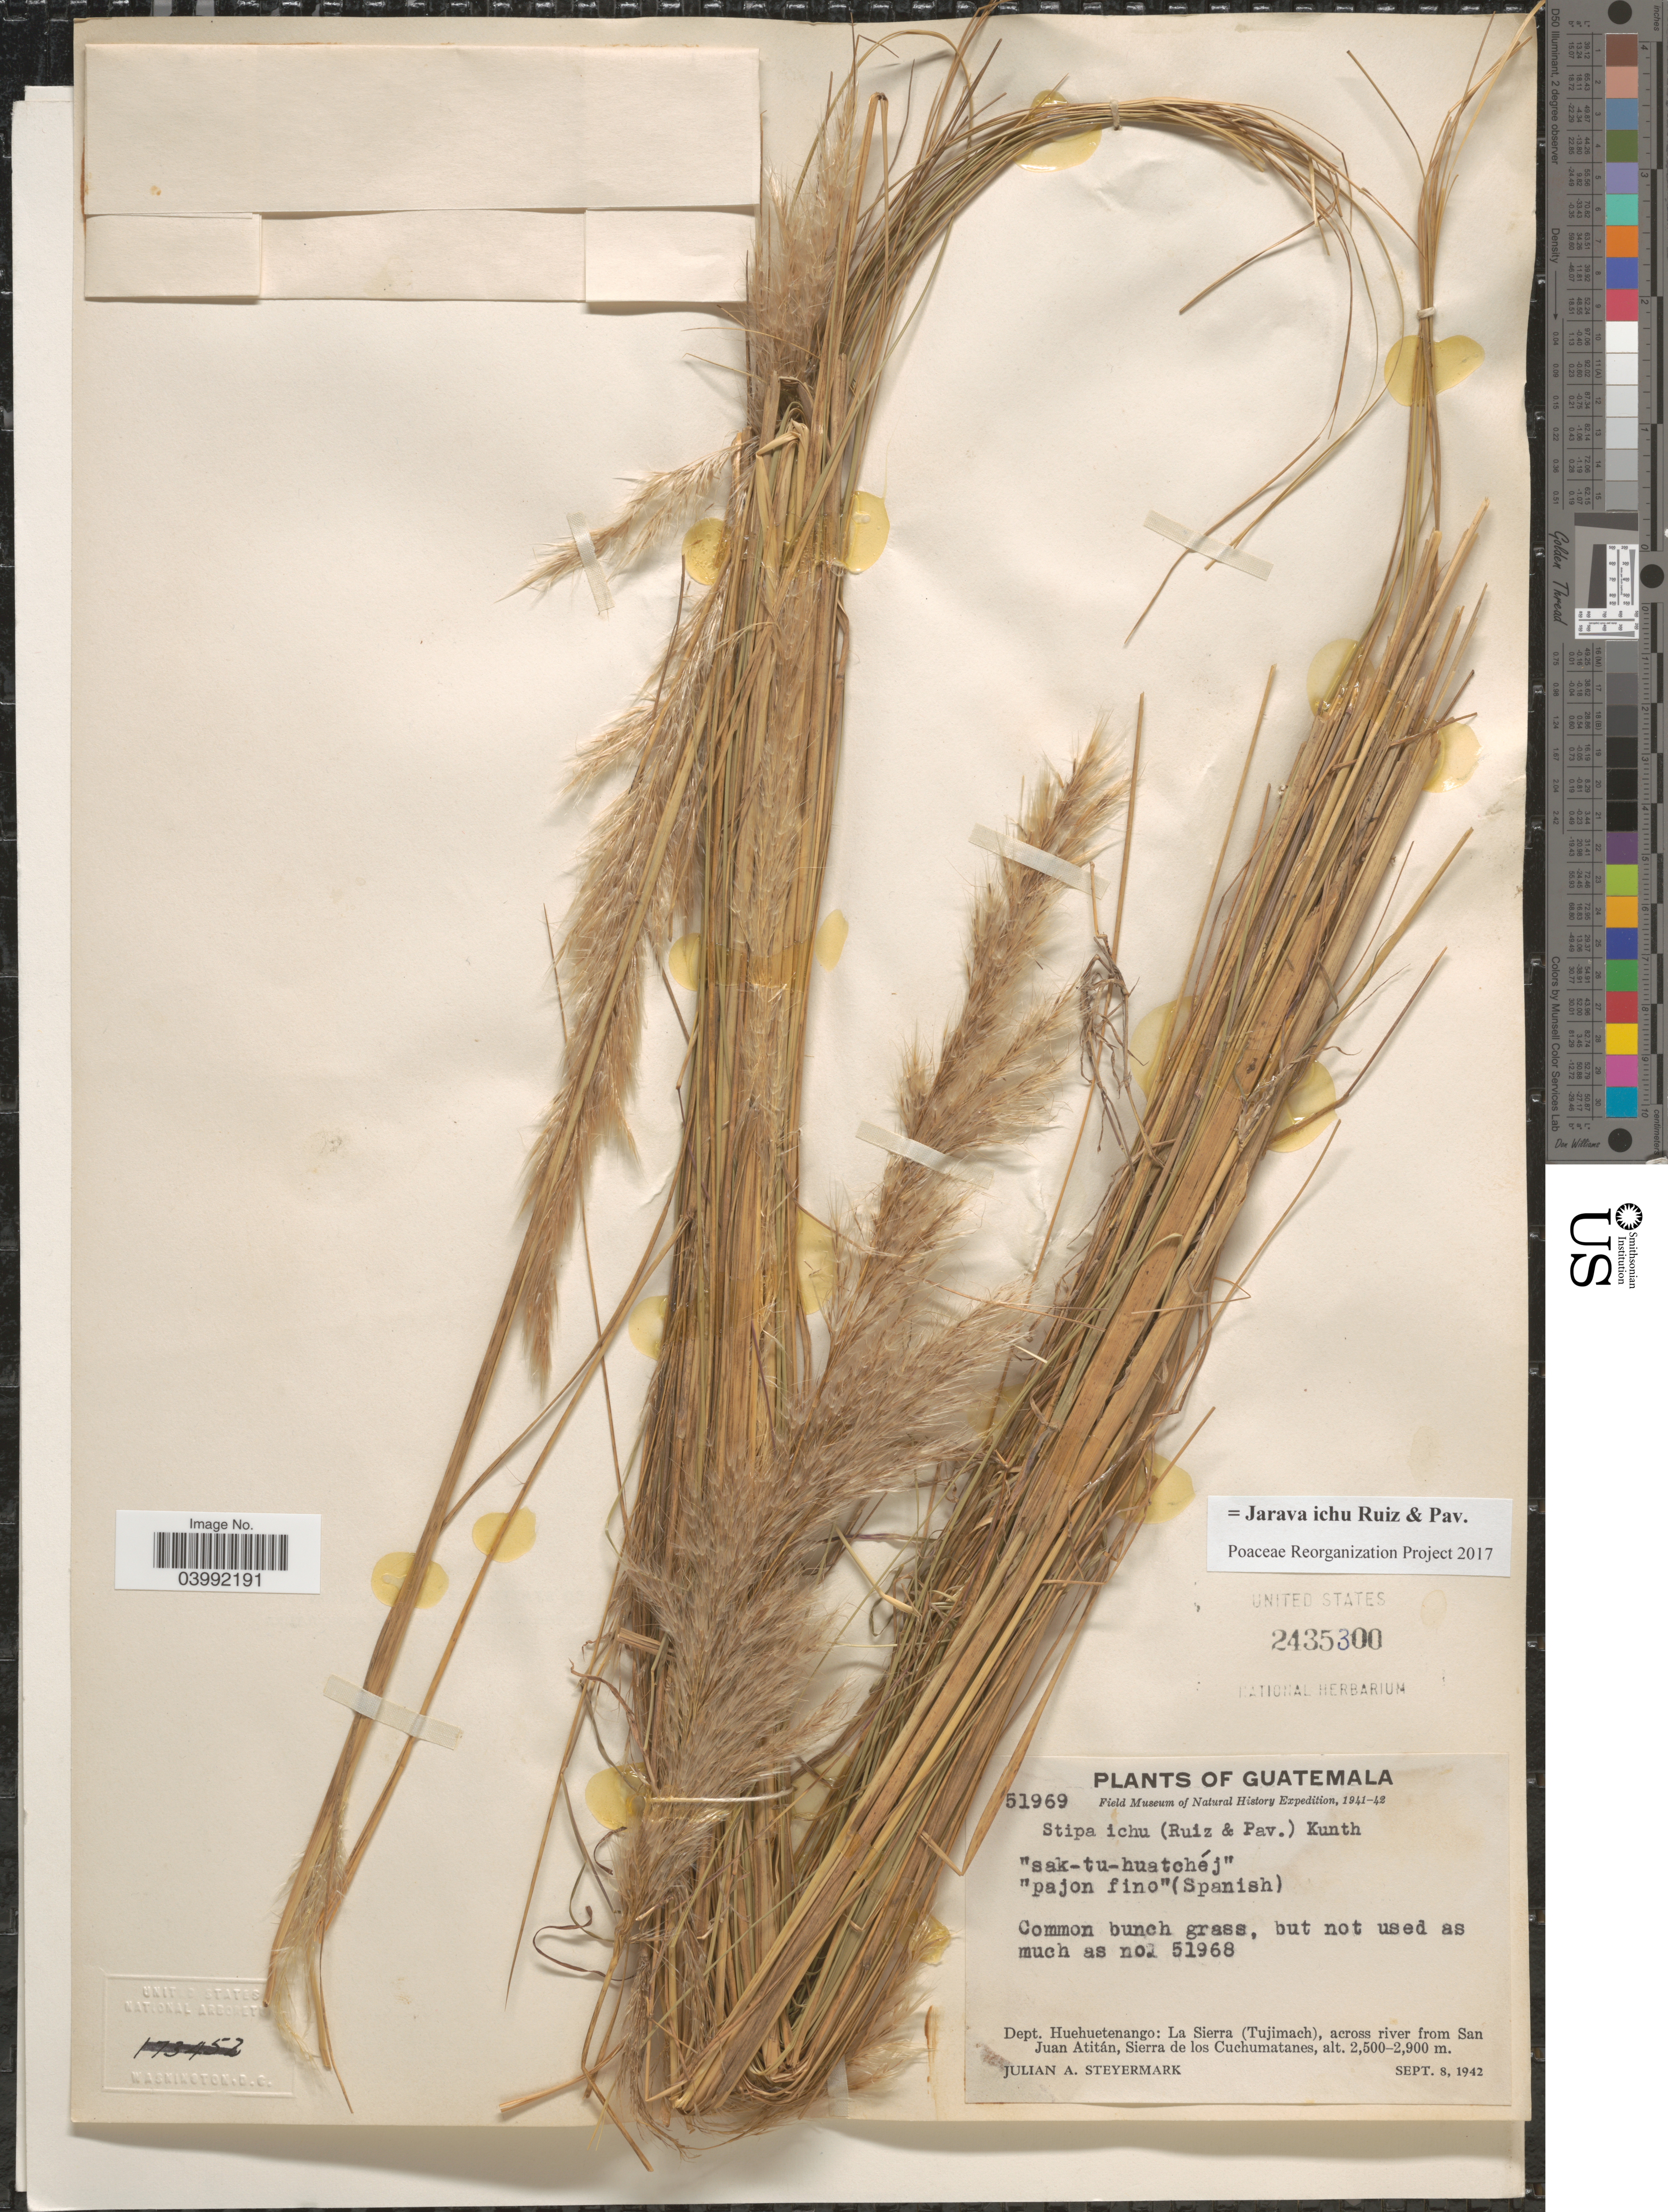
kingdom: Plantae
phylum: Tracheophyta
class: Liliopsida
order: Poales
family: Poaceae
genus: Jarava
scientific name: Jarava ichu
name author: Ruiz & Pav.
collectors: J. Steyermark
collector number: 51969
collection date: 1942-09-08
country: Guatemala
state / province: Huehuetenango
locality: Dept. Huehuetenango: La Sierra (Tujimach), across river from San Juan Atitán, Sierra de los Cuchumatanes.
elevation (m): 2500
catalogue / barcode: US 2435300